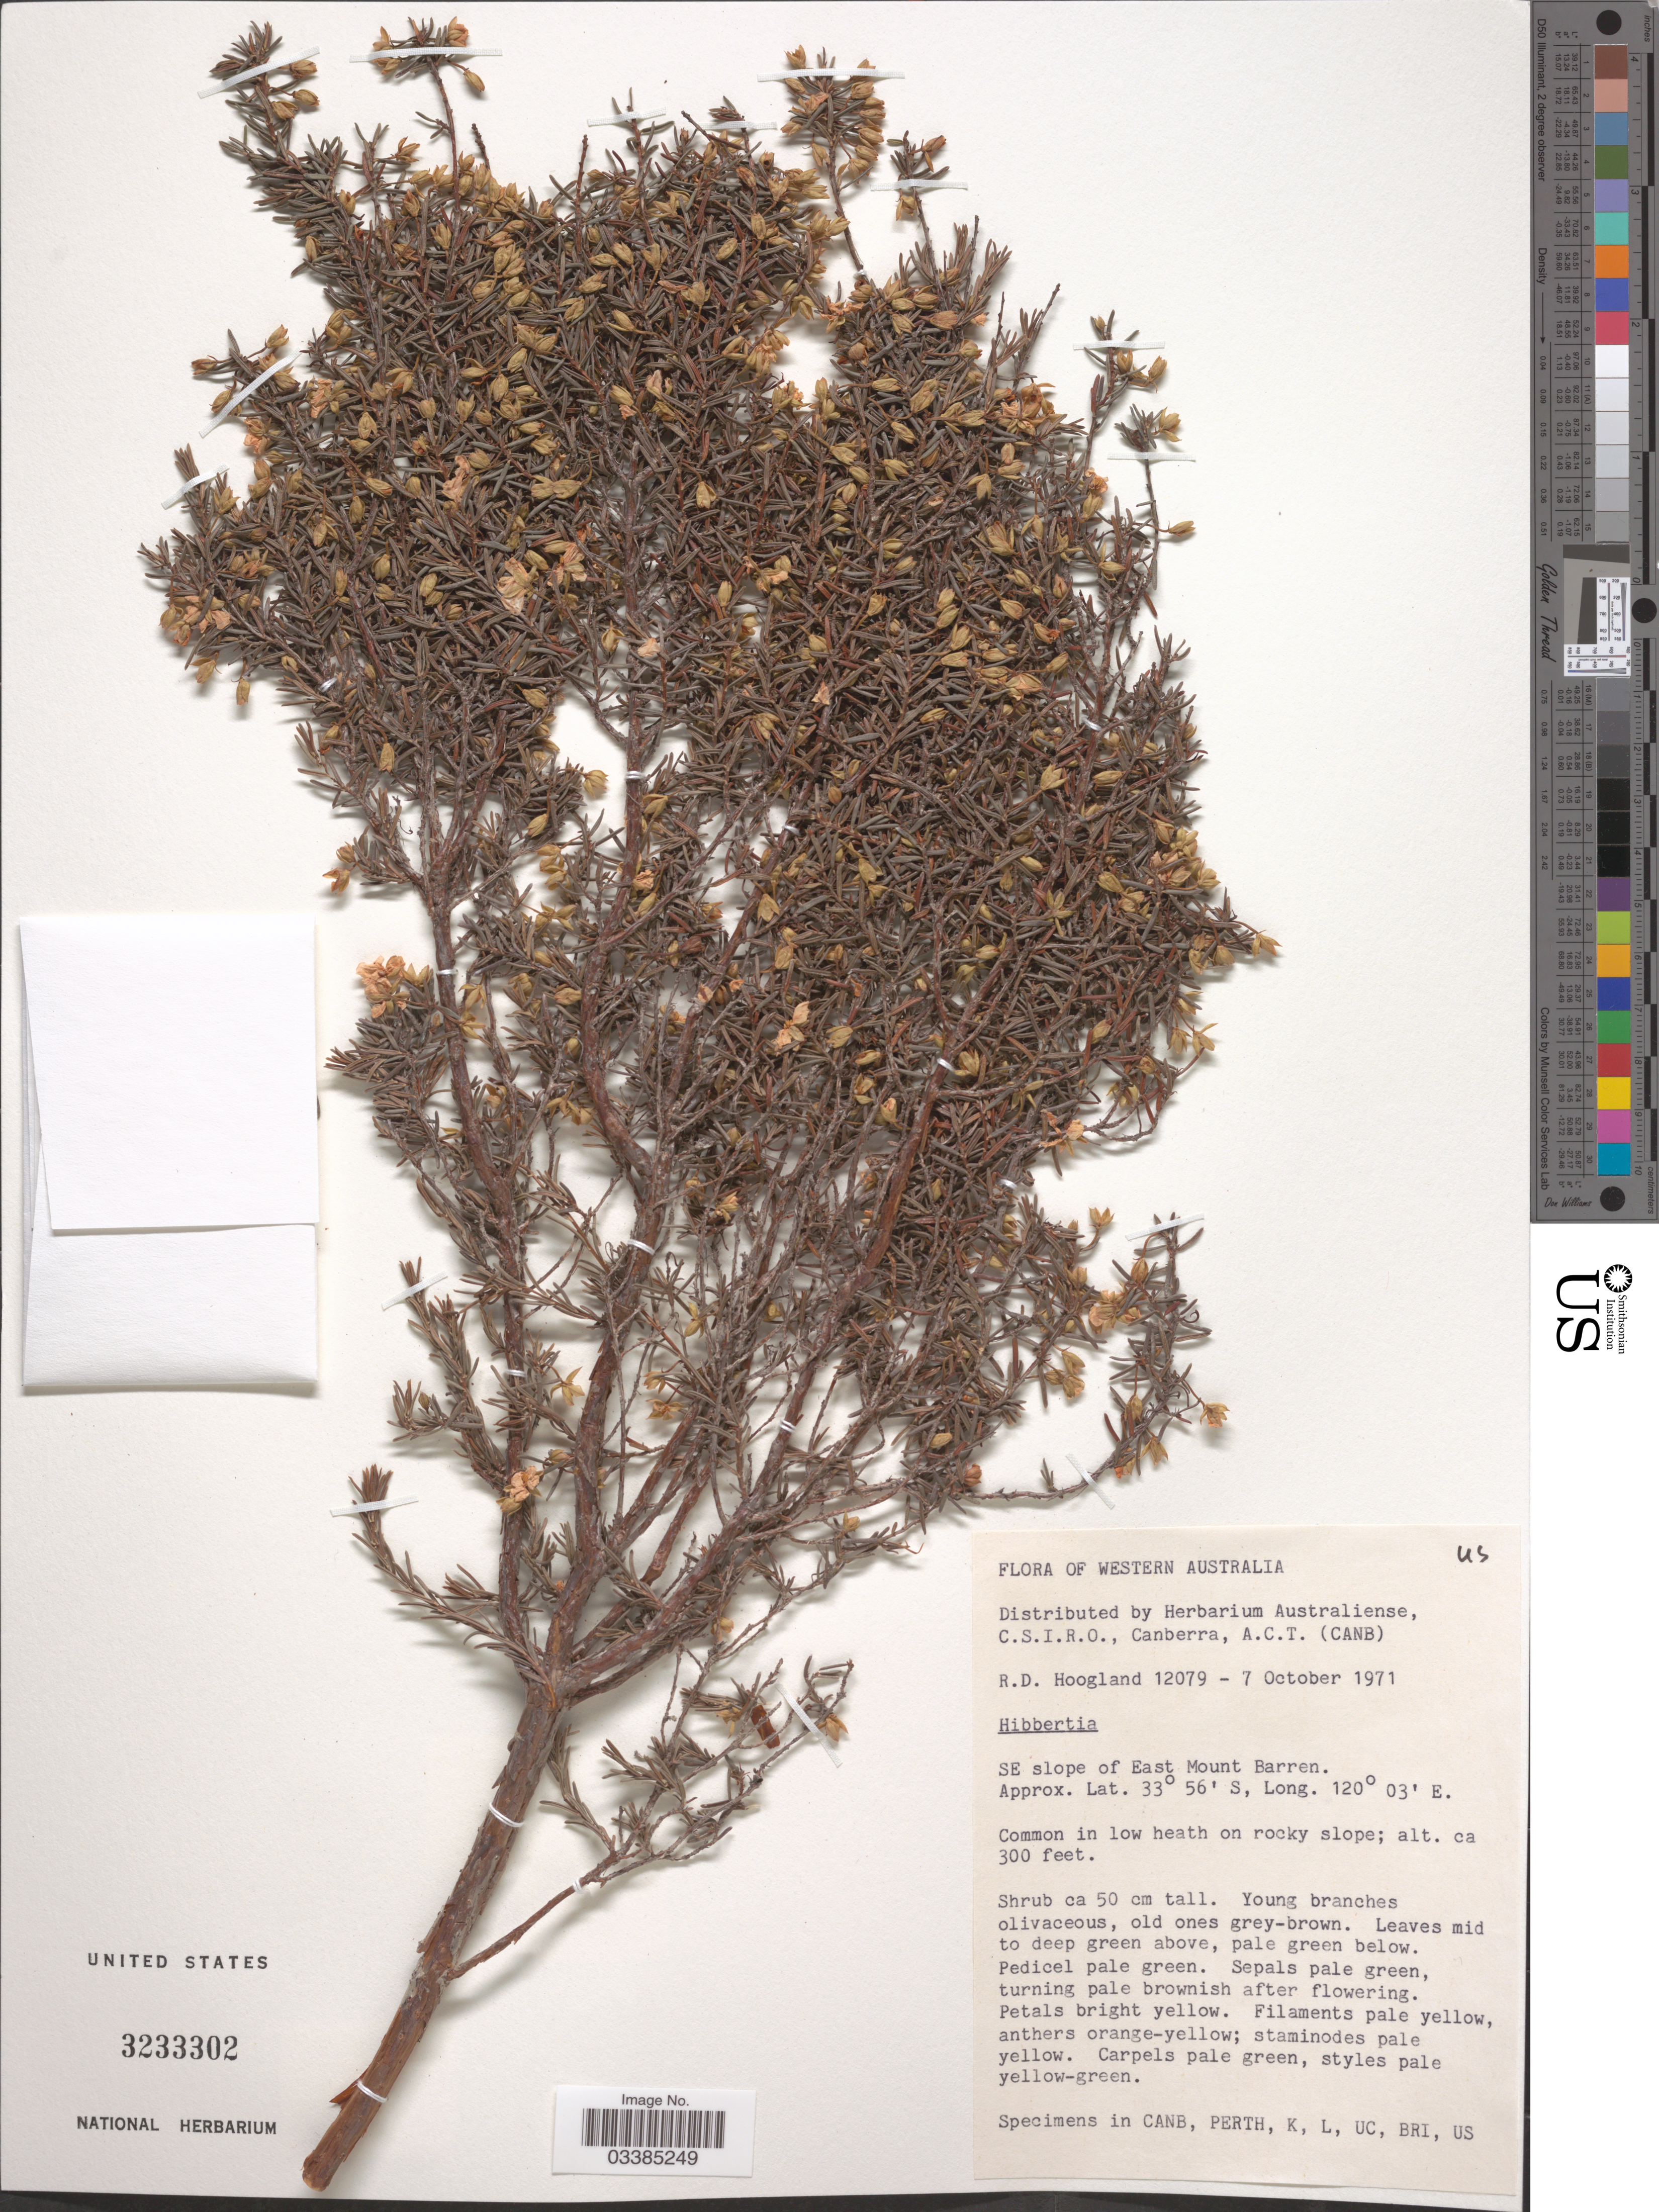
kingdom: Plantae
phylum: Tracheophyta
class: Magnoliopsida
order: Dilleniales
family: Dilleniaceae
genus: Hibbertia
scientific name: Hibbertia sp.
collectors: R. D. Hoogland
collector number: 12079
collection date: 1971-10-07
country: Australia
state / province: Western Australia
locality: SE slope of East Mount Barren.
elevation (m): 91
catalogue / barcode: US 3233302